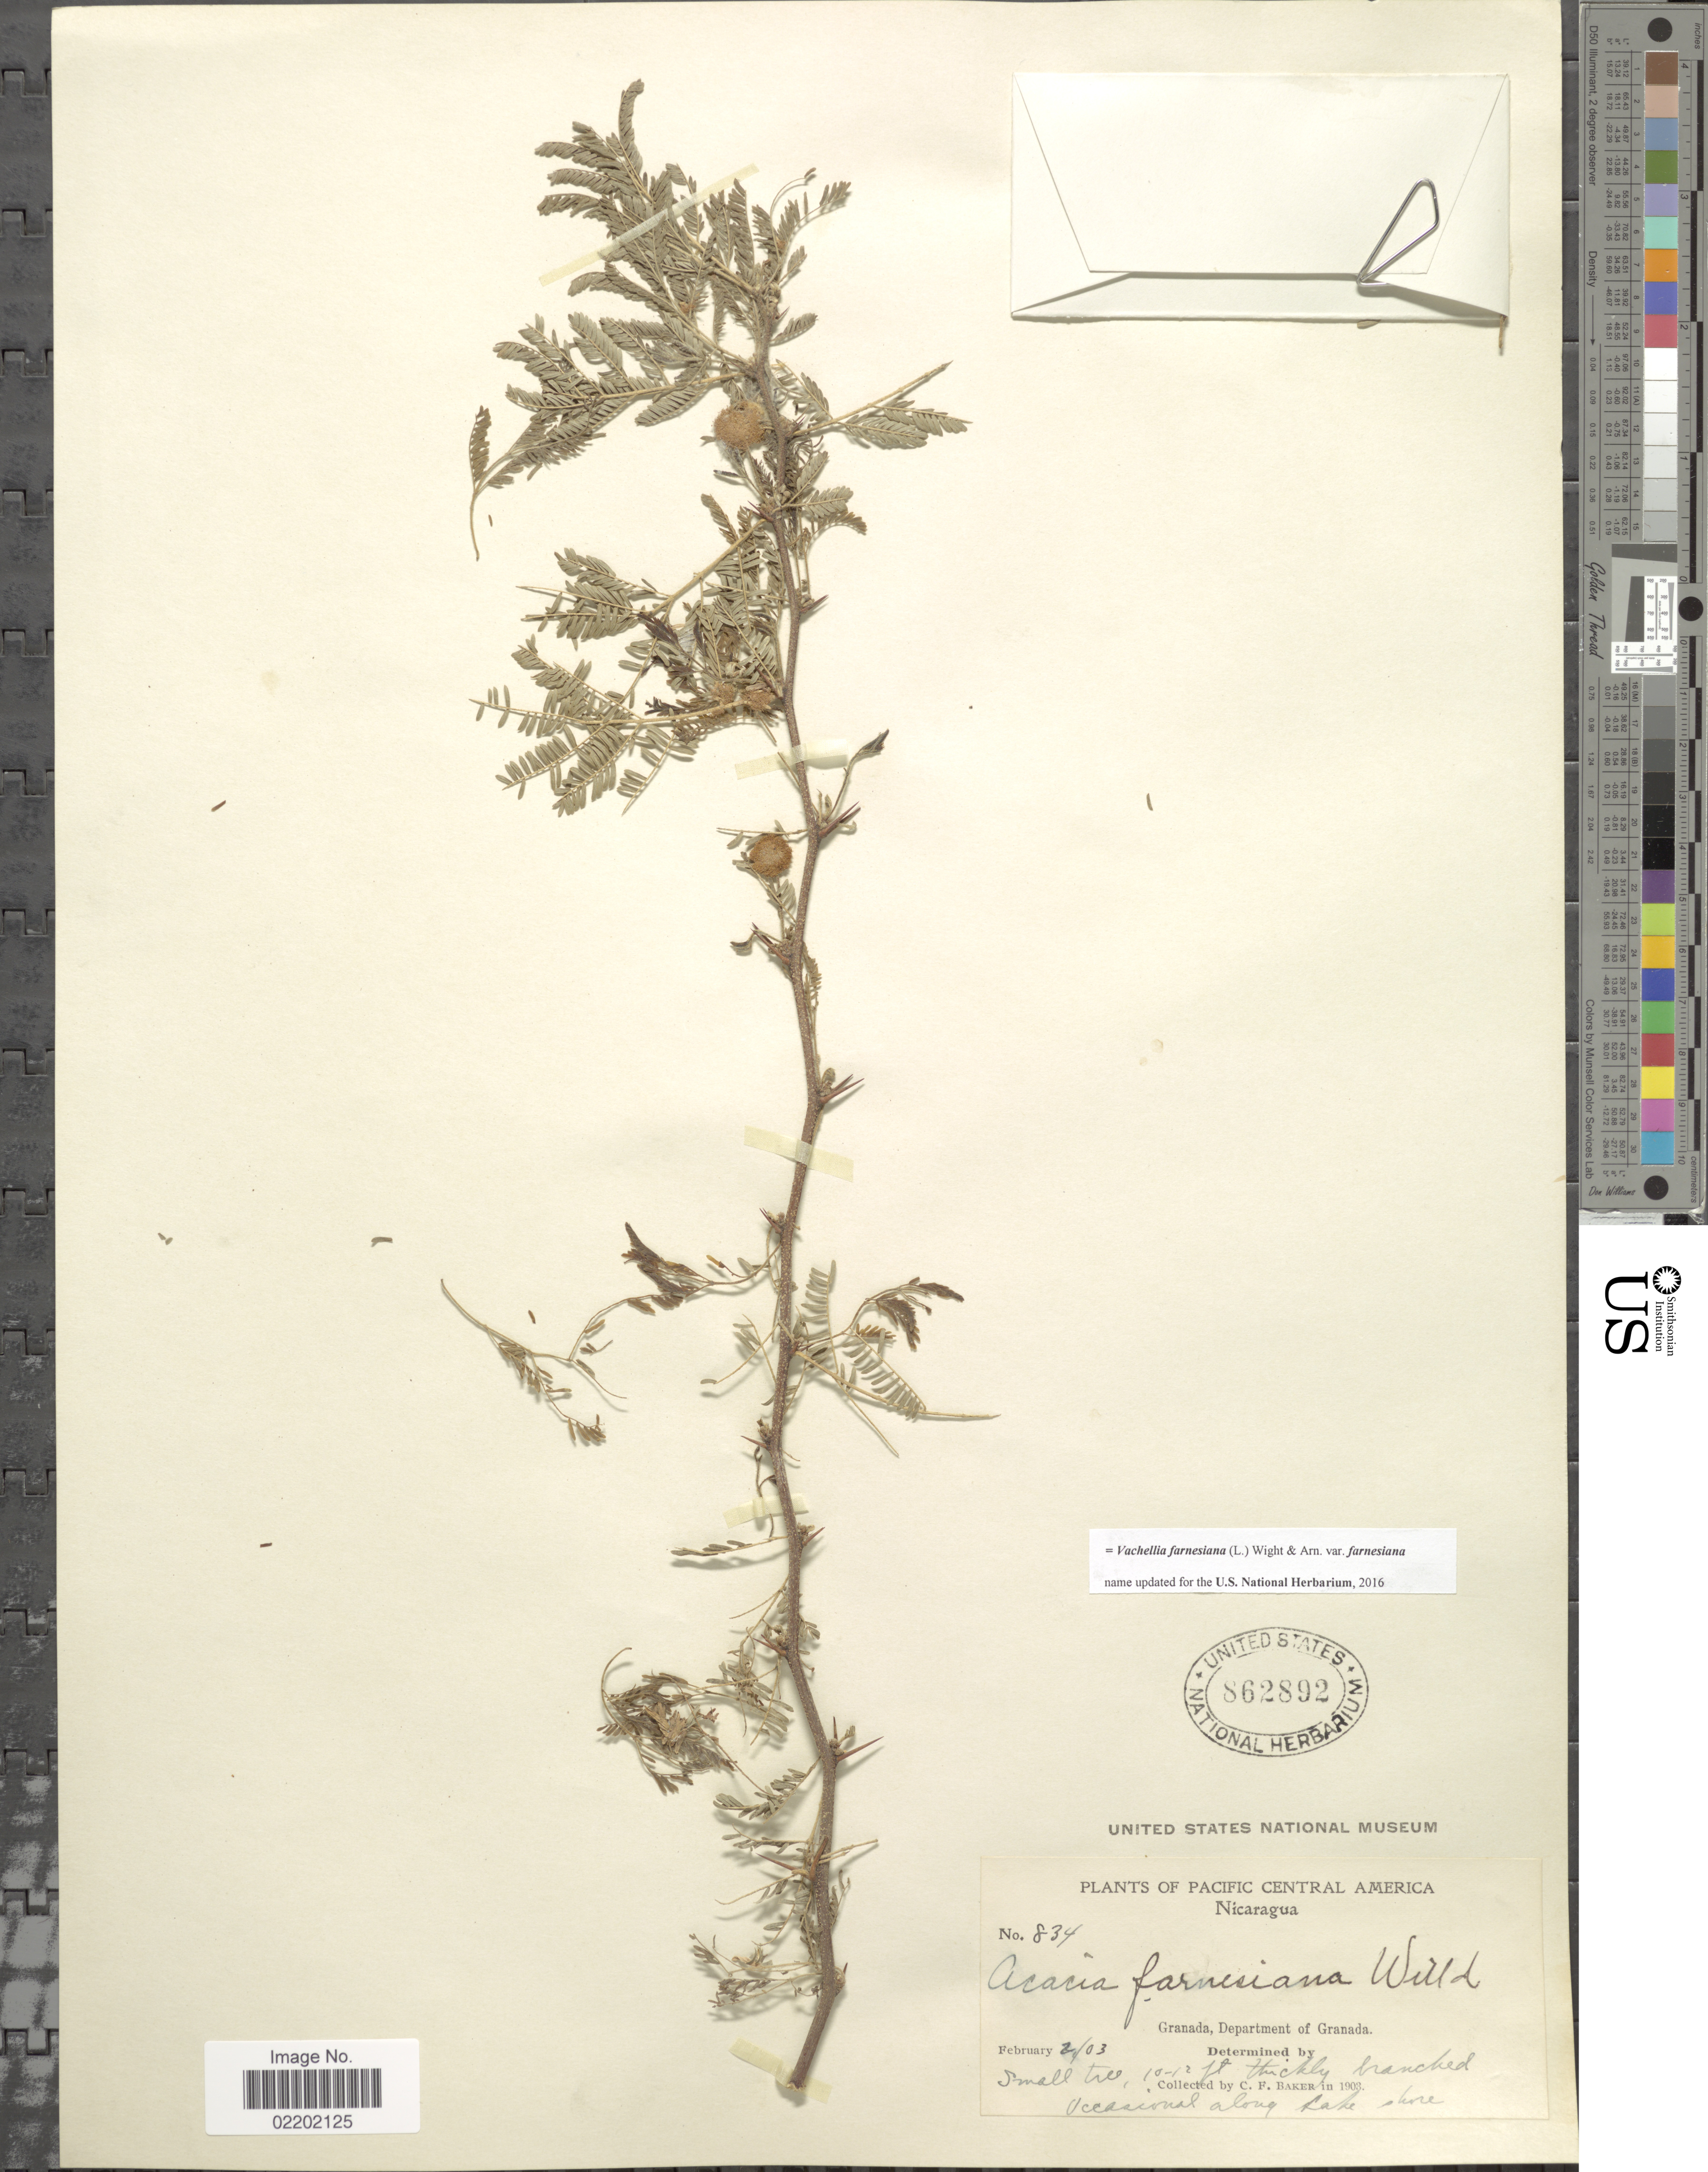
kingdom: Plantae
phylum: Tracheophyta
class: Magnoliopsida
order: Fabales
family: Fabaceae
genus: Vachellia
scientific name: Vachellia farnesiana var. farnesiana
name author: (L.) Wight & Arn.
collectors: C. F. Baker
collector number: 834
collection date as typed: Transcribed d/m/y: 2/2/03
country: Nicaragua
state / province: Granada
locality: Pacific Central America, Granada, Department of Granada, Occasional along lake shore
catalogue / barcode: US 862892